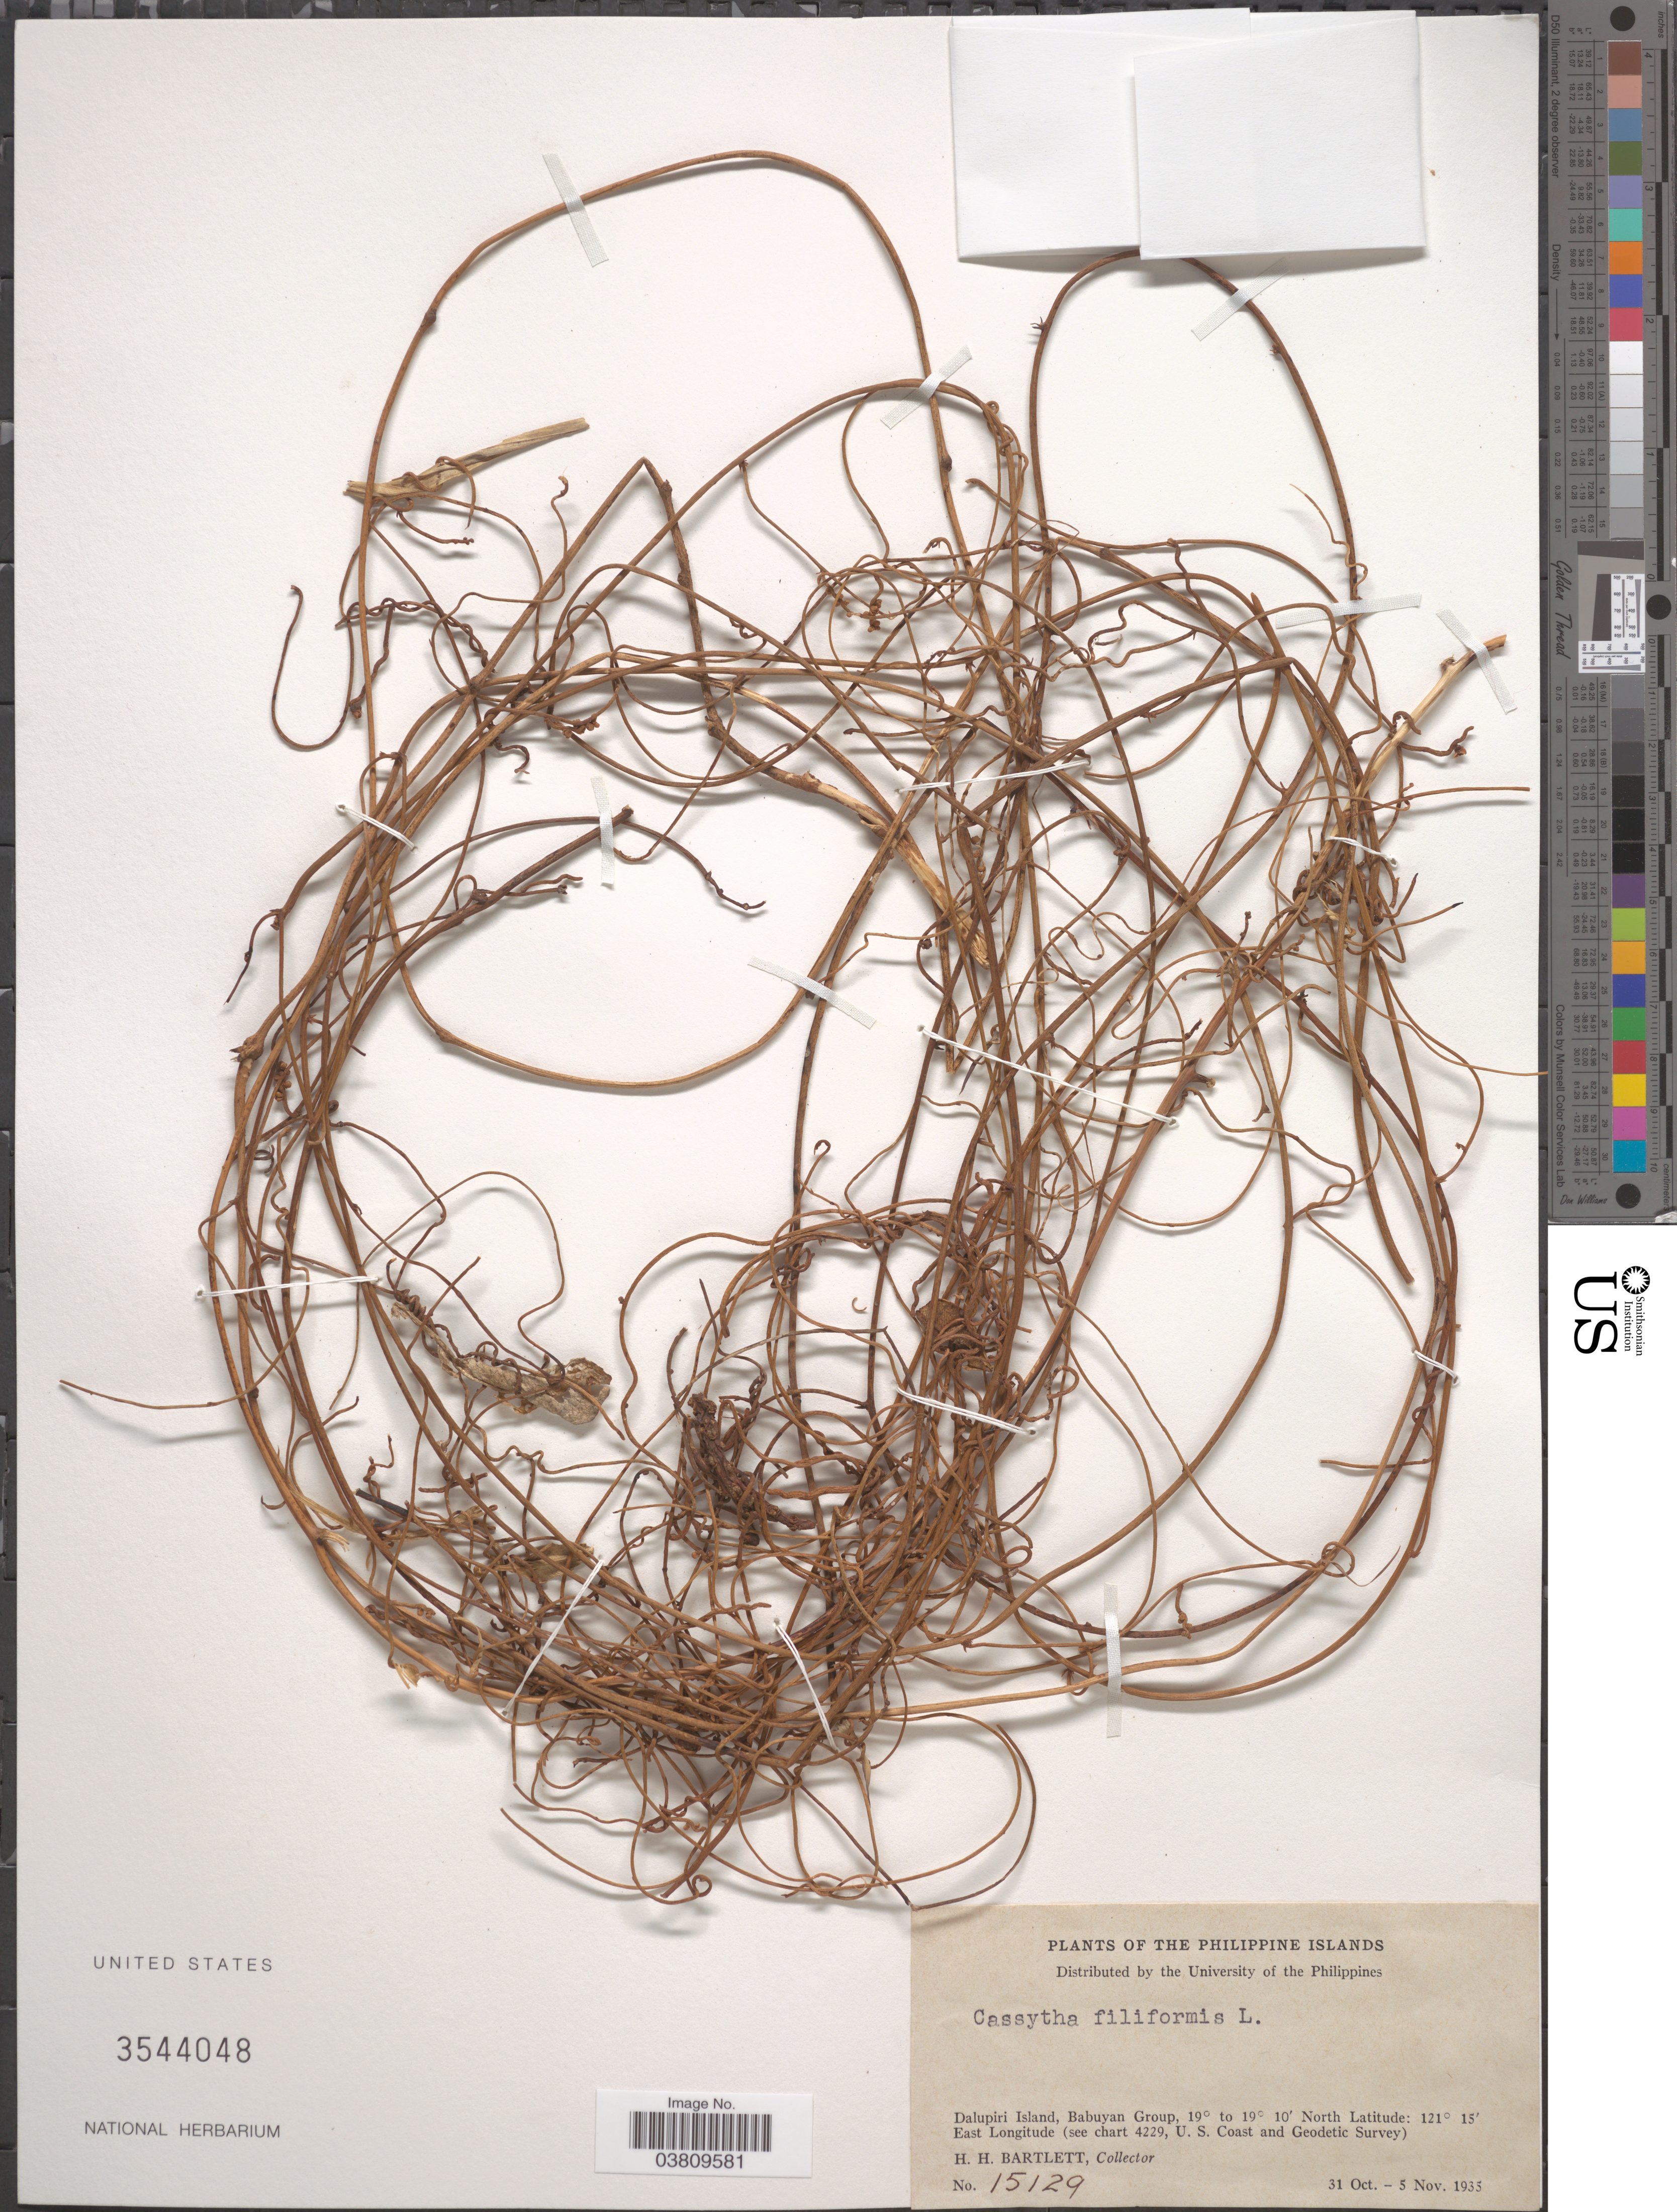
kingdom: Plantae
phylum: Tracheophyta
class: Magnoliopsida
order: Laurales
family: Lauraceae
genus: Cassytha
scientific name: Cassytha filiformis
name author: L.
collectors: H. H. Bartlett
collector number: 15129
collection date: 1935-10-31/1935-11-05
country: Philippines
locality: Dalupiri Island, Babuyan Group.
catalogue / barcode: US 3544048